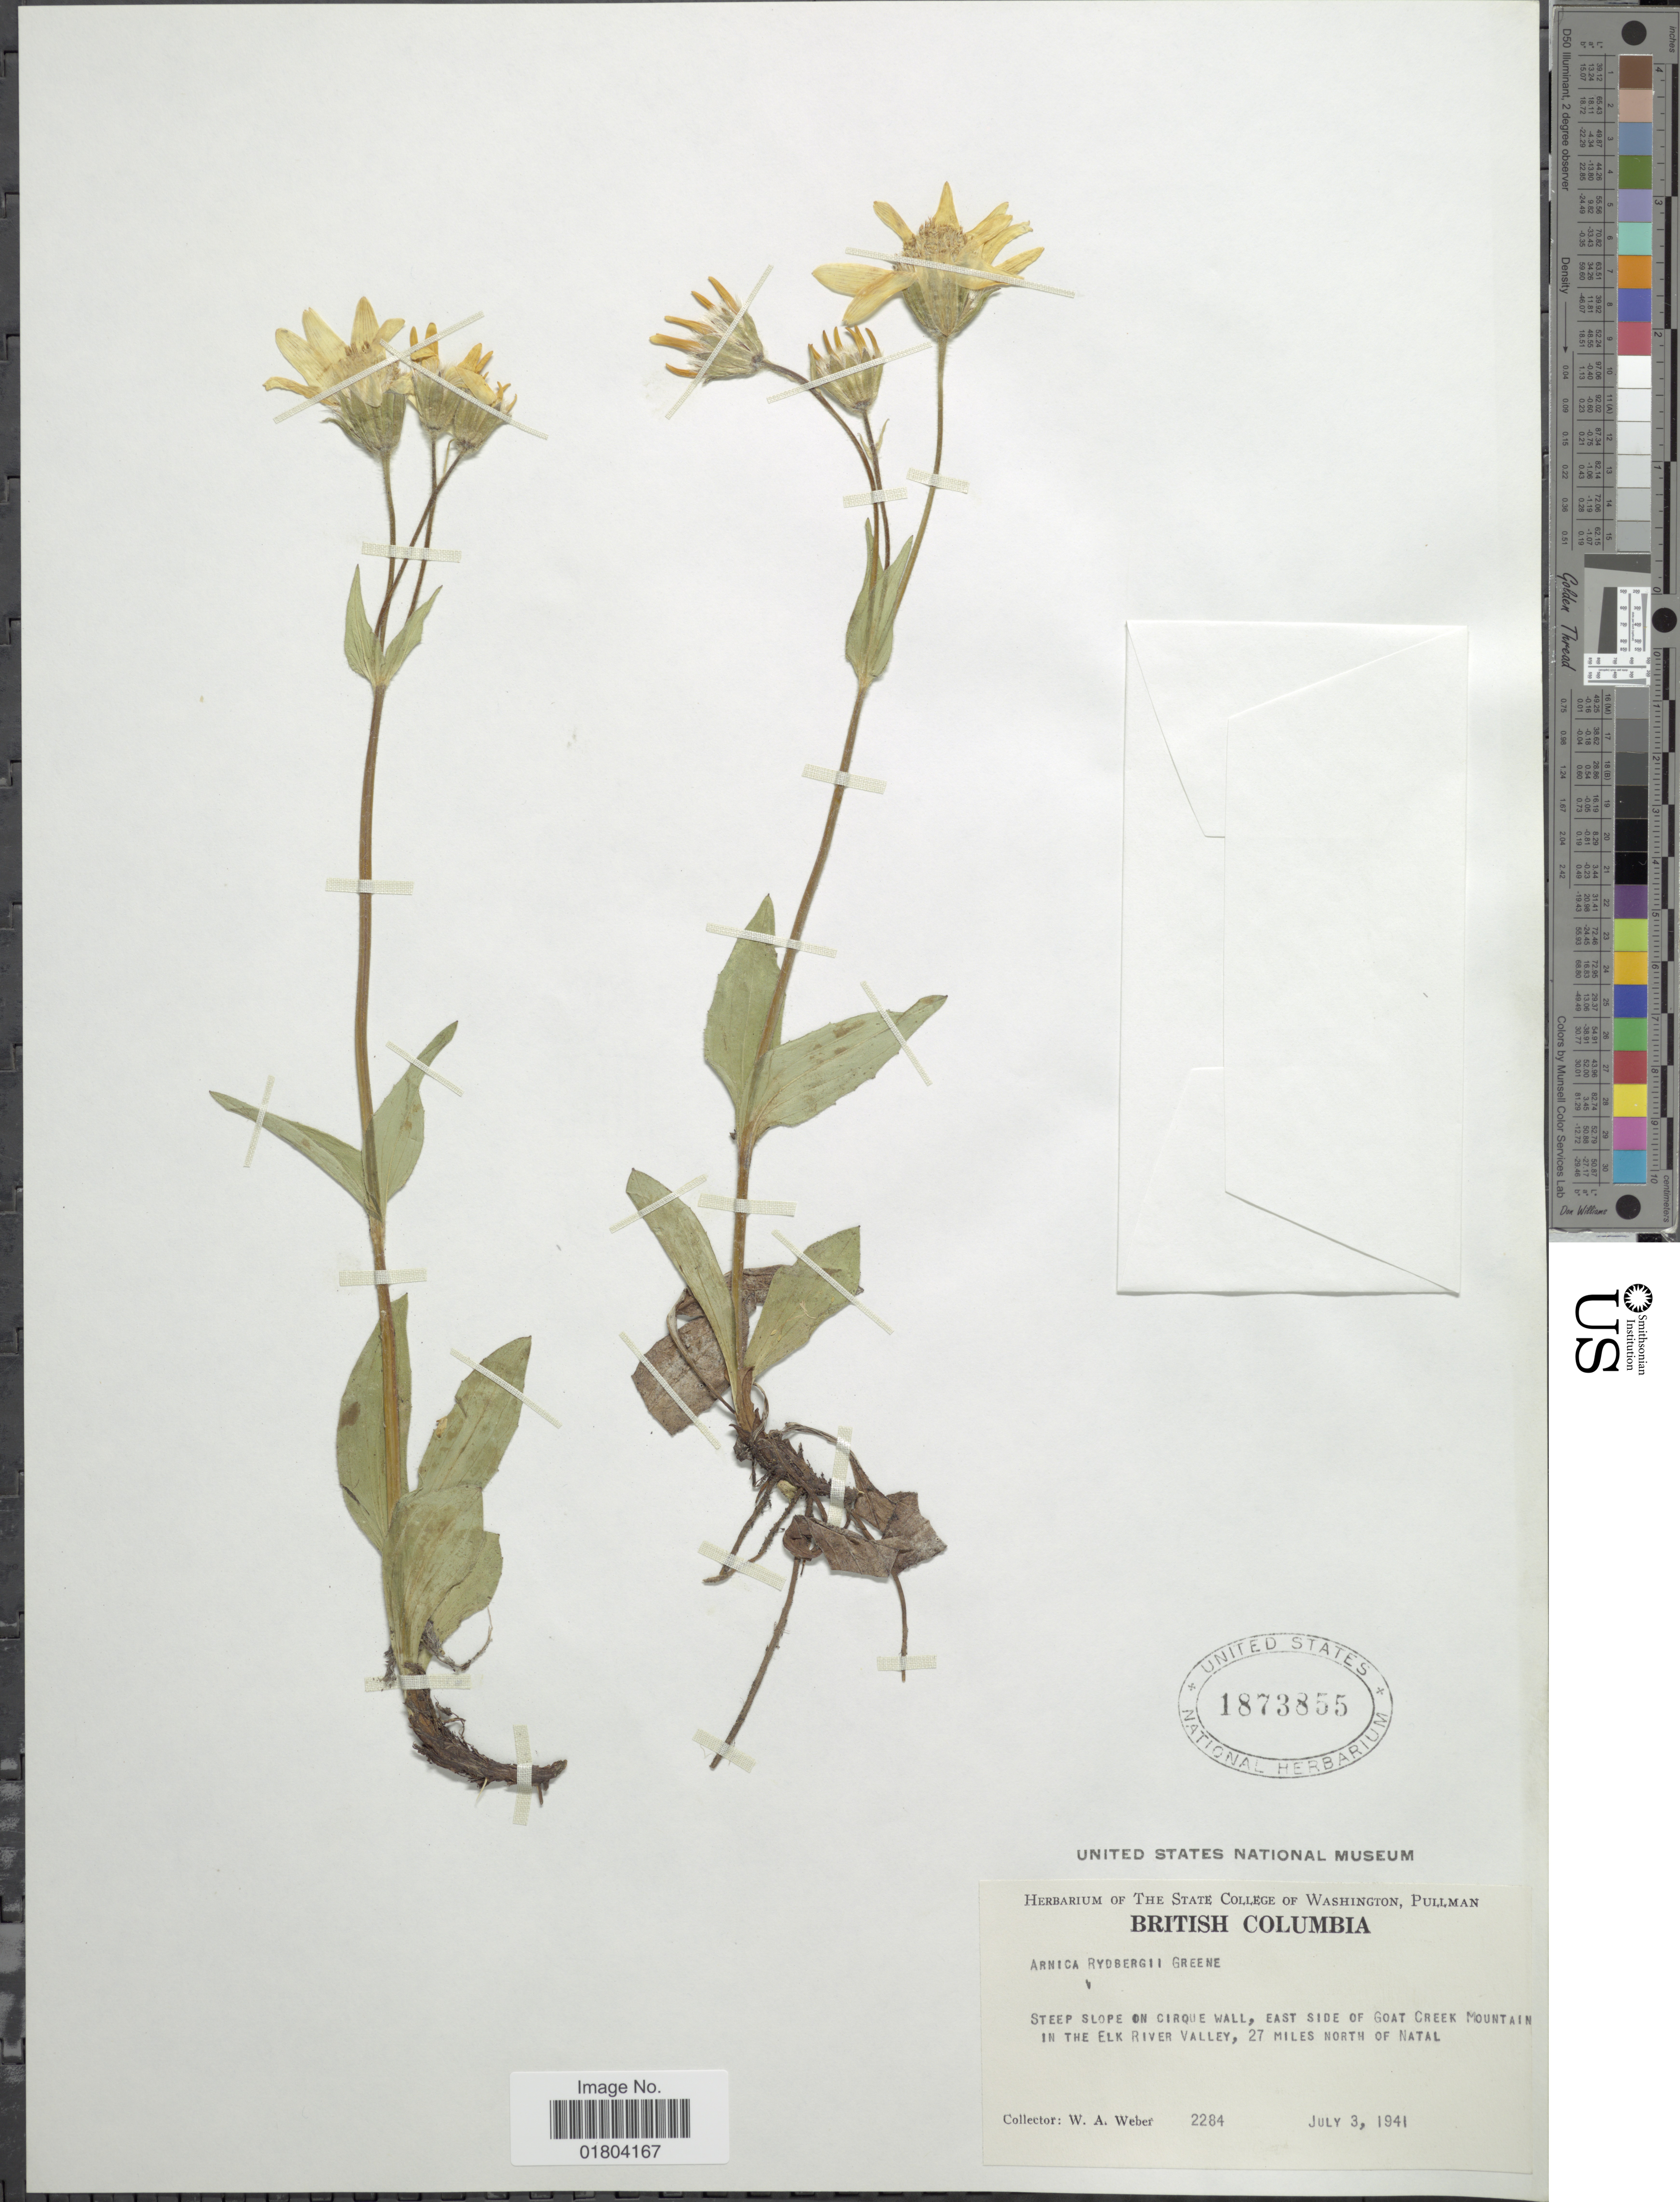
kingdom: Plantae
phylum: Tracheophyta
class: Magnoliopsida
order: Asterales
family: Asteraceae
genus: Arnica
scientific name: Arnica rydbergii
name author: Greene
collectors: W. A. Weber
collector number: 2284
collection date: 1941-07-03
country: Canada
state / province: British Columbia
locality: Steep slope on cirque wall, East side of Goat Creek Mountain in The Elk River Valley, 27 miles North of Natal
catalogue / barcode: US 1873855